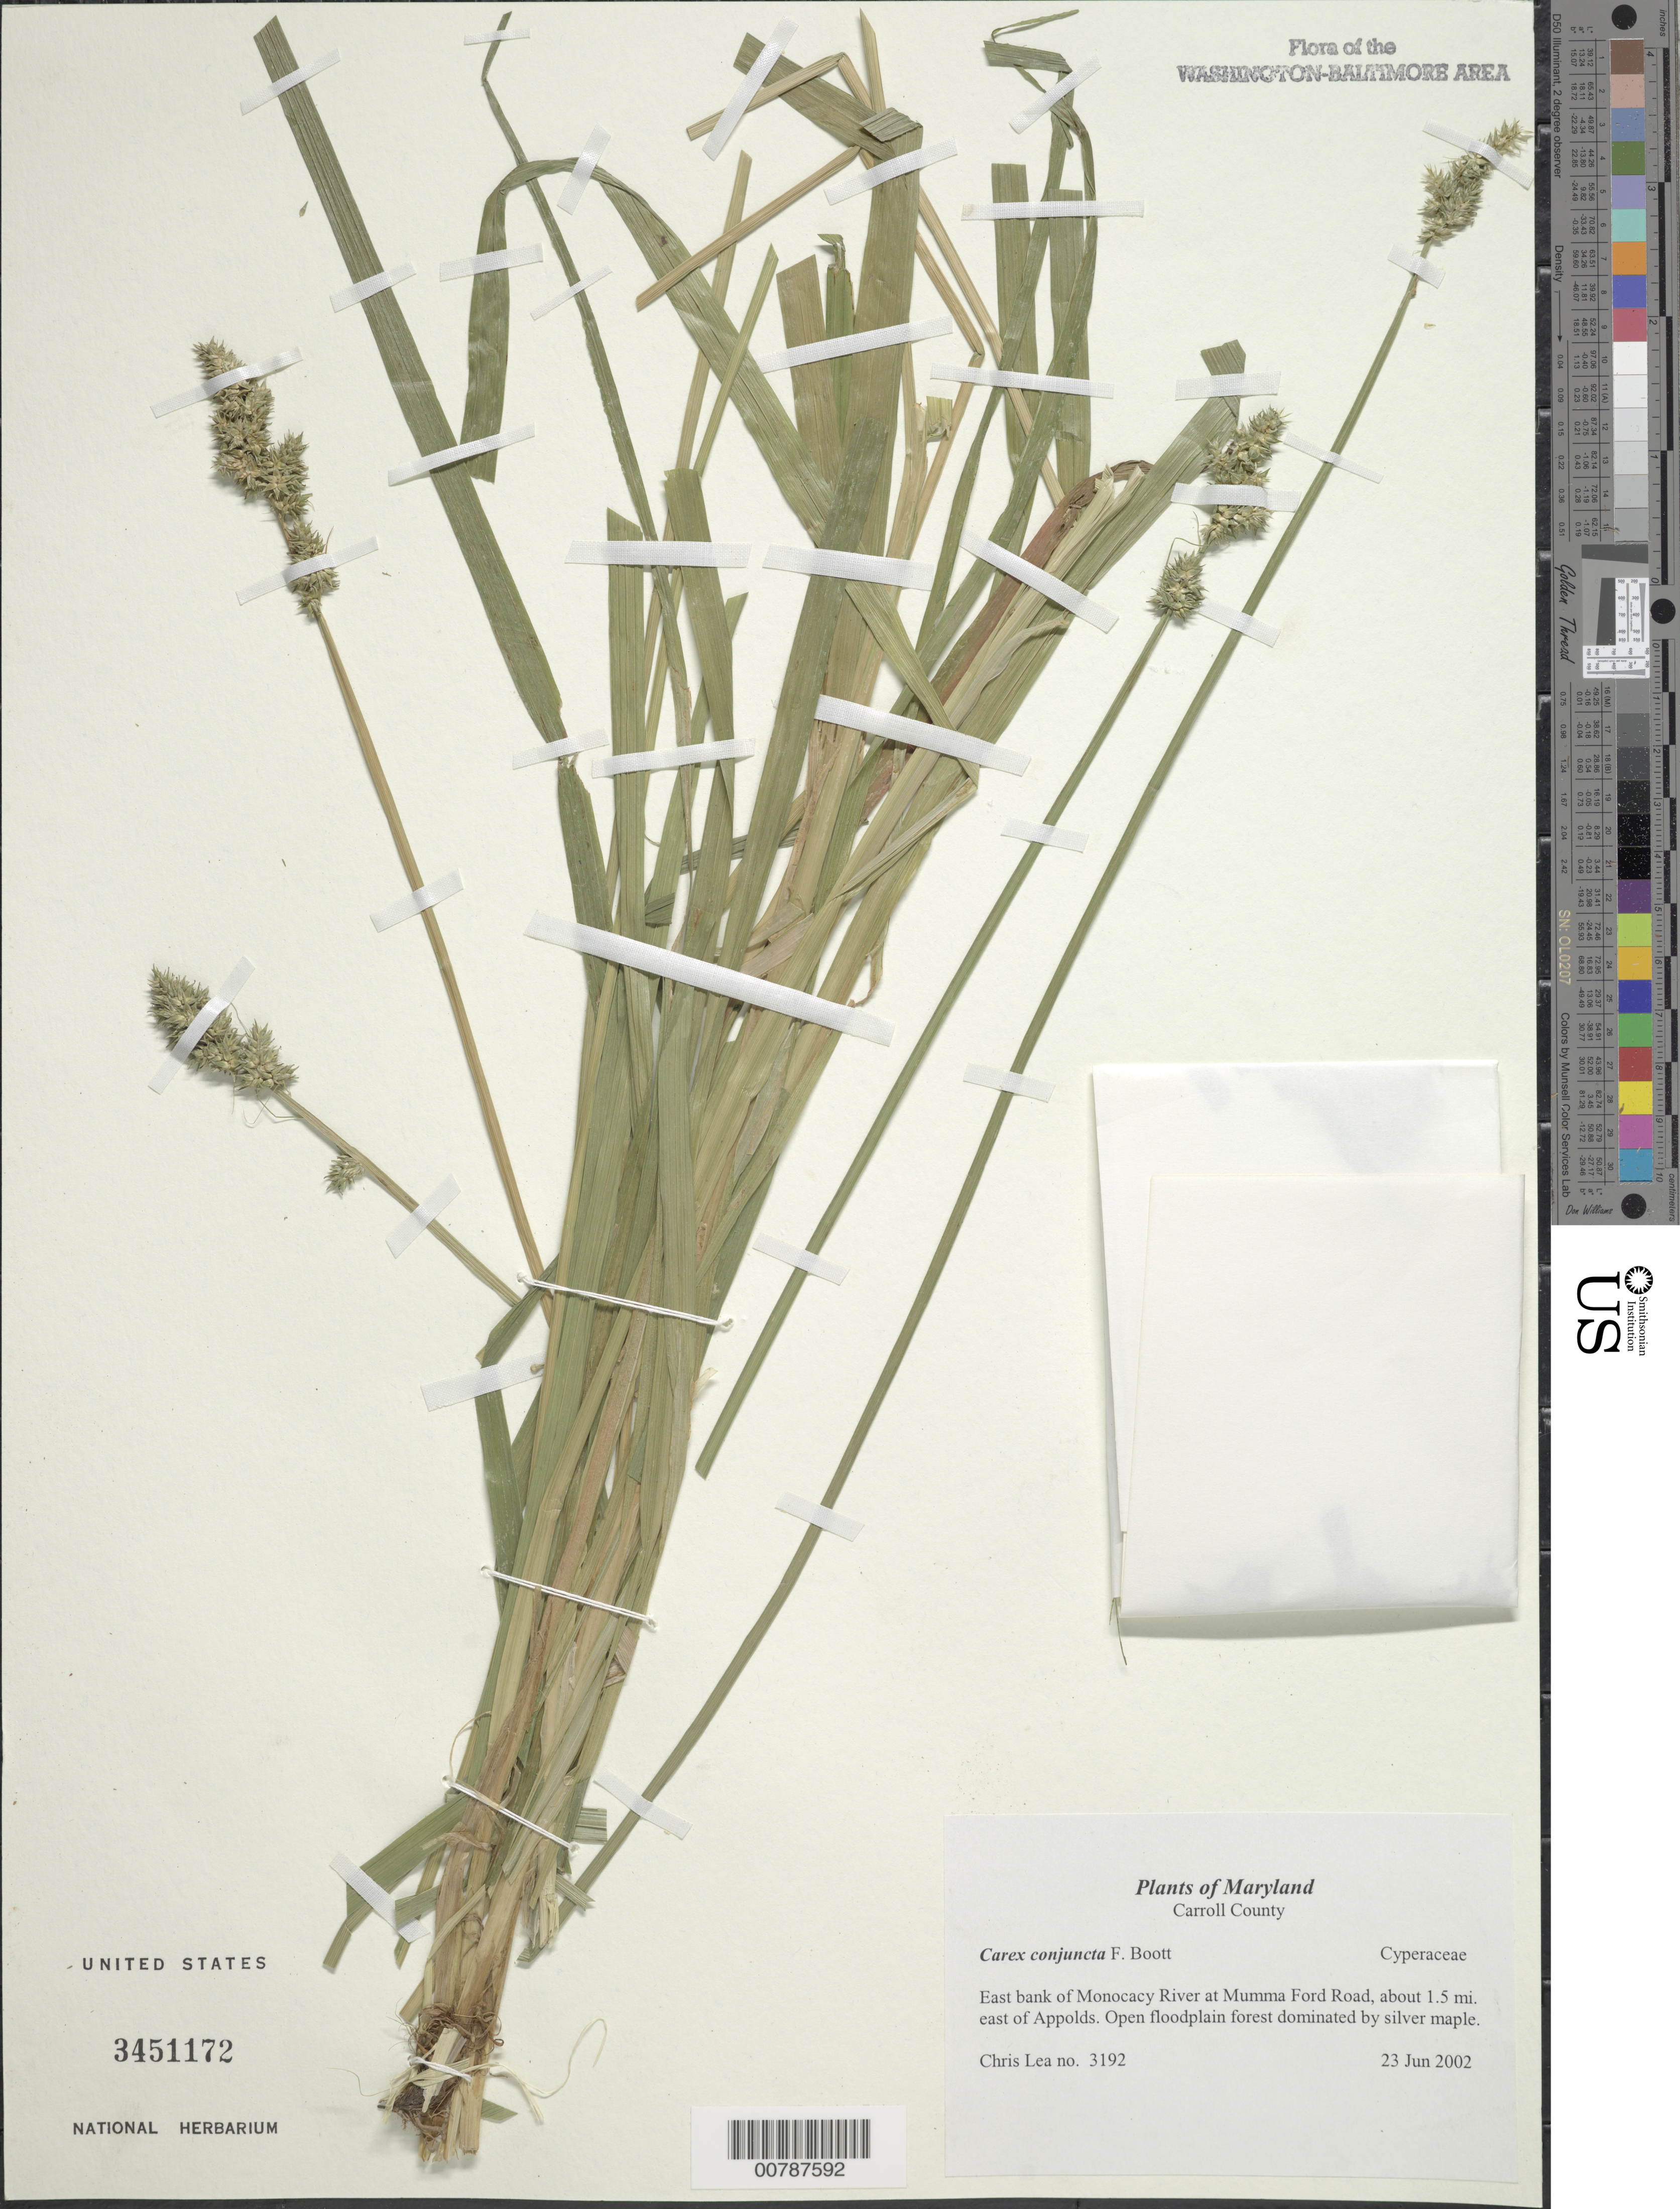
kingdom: Plantae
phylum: Tracheophyta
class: Liliopsida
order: Poales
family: Cyperaceae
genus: Carex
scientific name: Carex conjuncta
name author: Boott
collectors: C. Lea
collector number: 3191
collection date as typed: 23 Jun 2002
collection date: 2002-06-23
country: United States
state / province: Maryland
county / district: Carroll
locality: East bank of Monocacy River at Mumma Ford Road, about 1.5 mi. east of Appolds.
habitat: Open floodplain forest dominated by silver maple.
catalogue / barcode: US 3451172